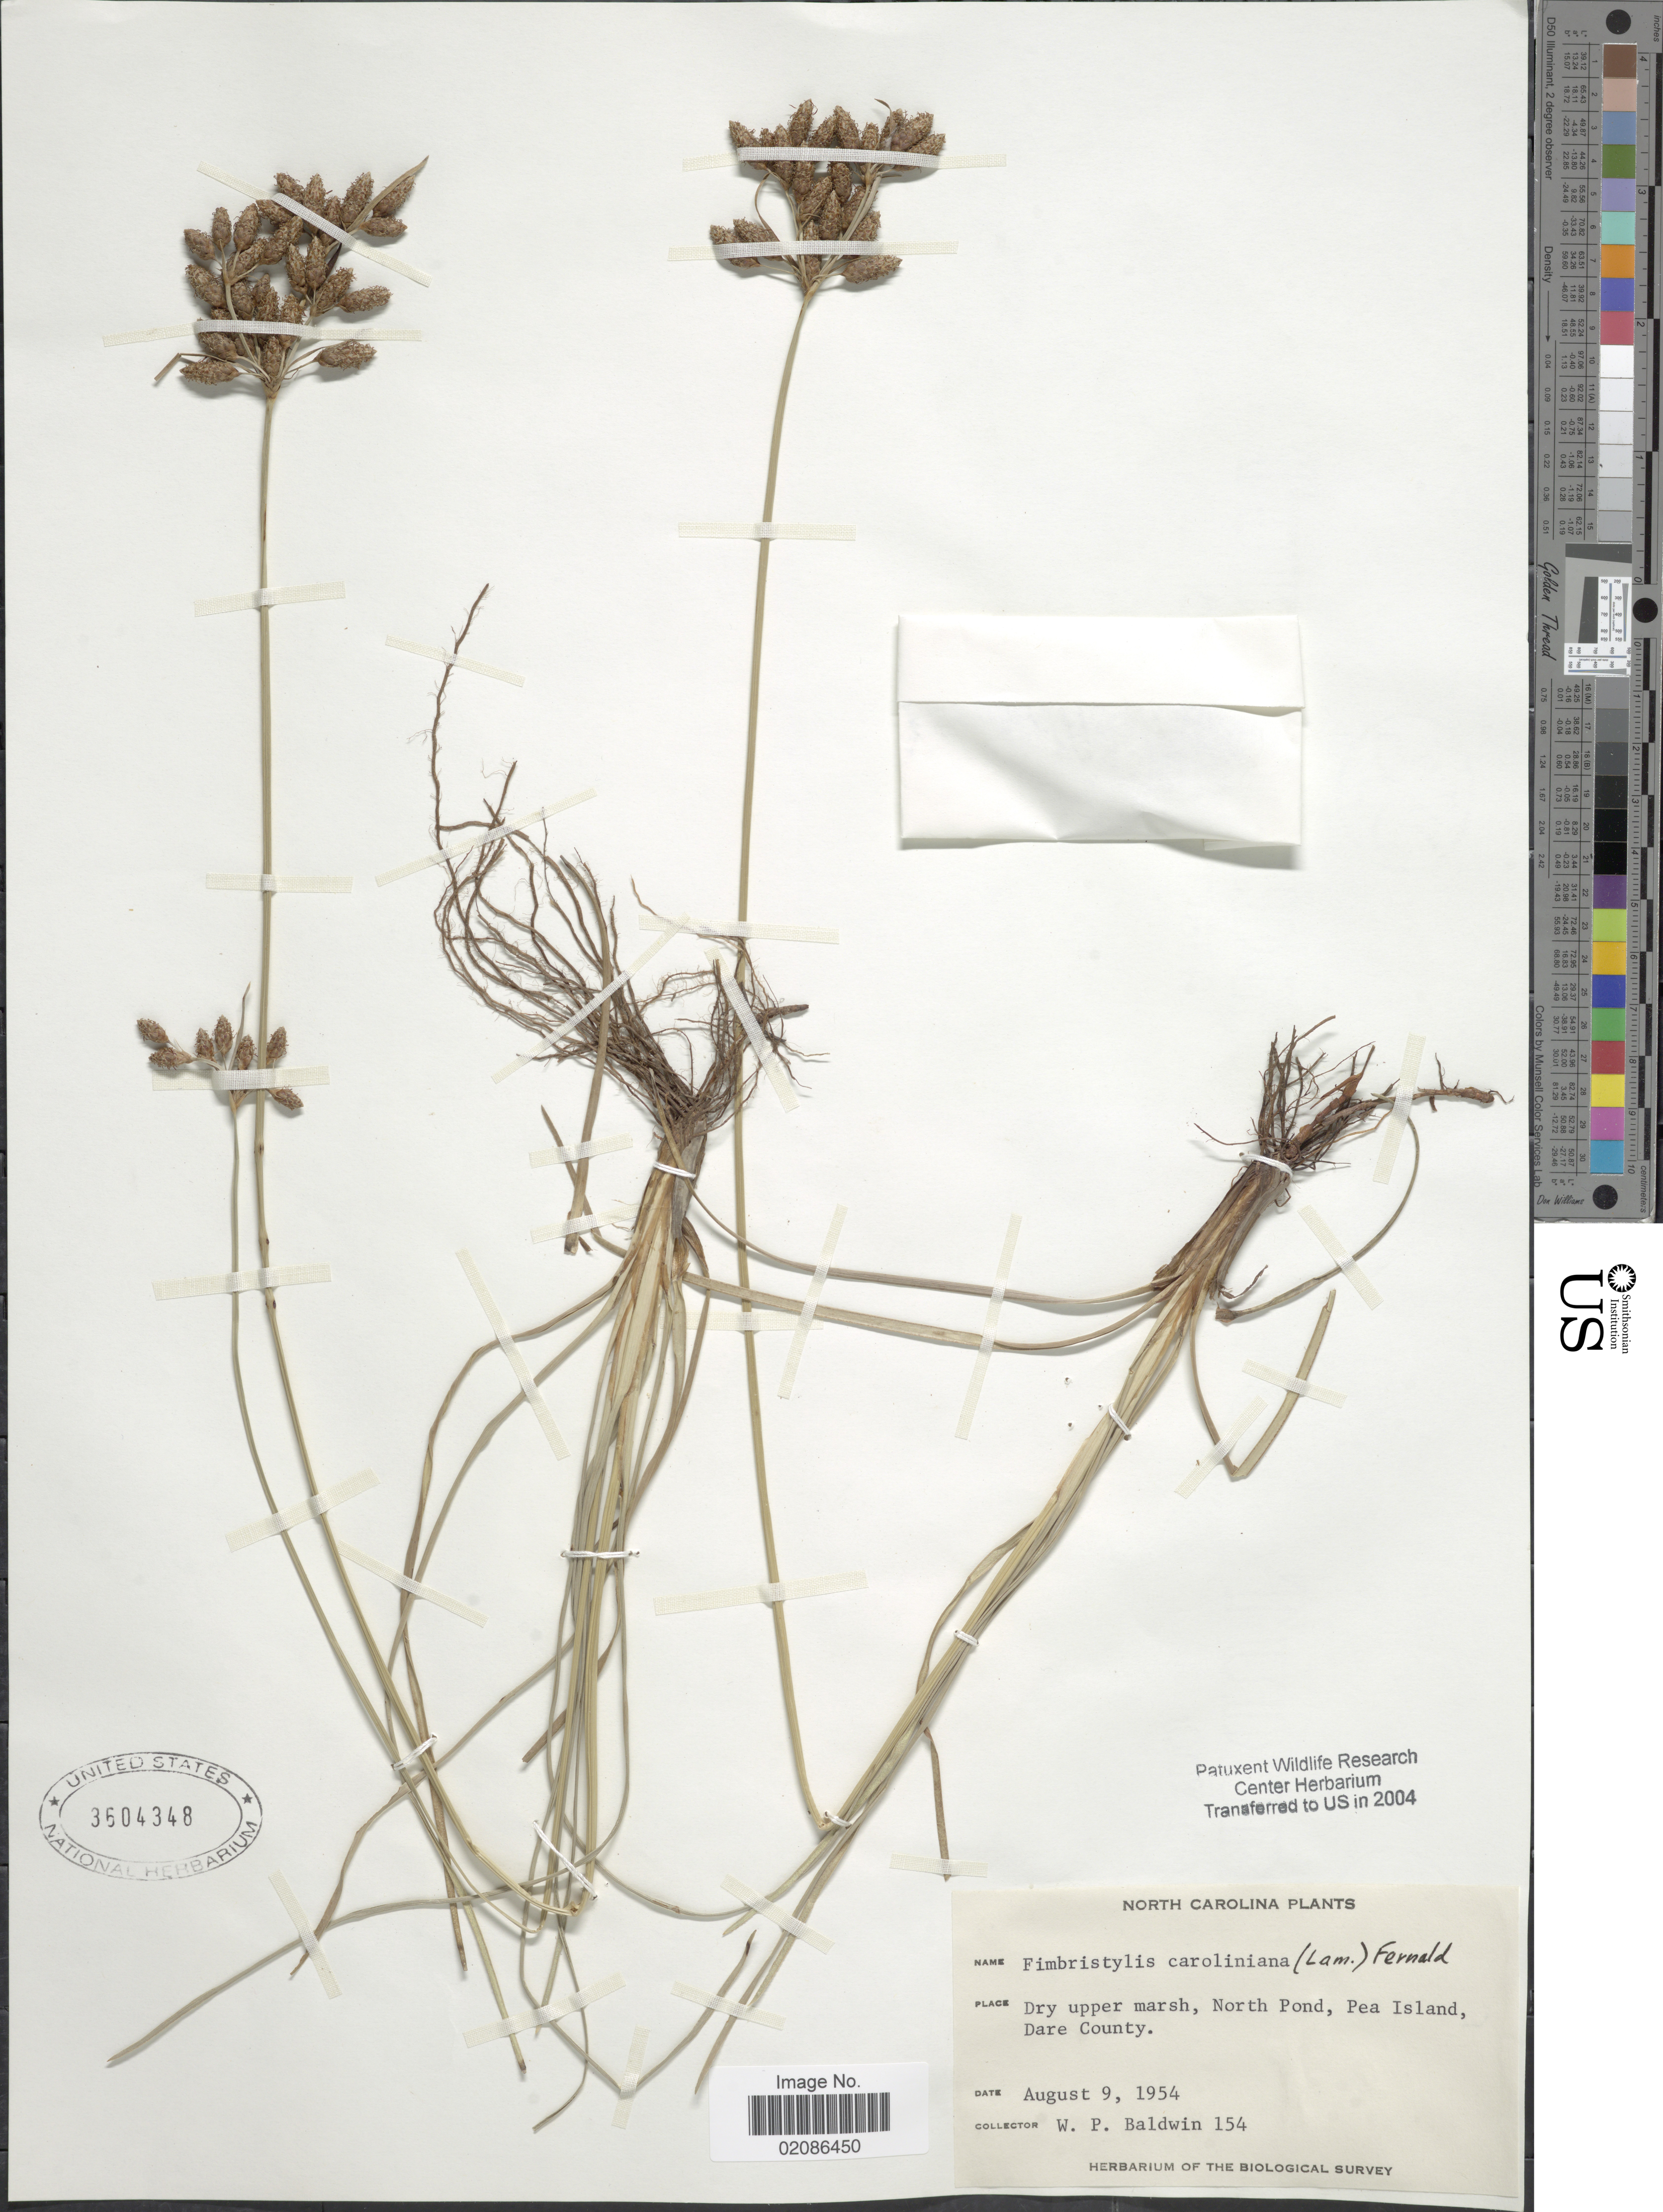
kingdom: Plantae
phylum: Tracheophyta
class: Liliopsida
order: Poales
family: Cyperaceae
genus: Fimbristylis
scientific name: Fimbristylis caroliniana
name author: (Lam.) Fernald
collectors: W. Baldwin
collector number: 154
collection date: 1954-08-09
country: United States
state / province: North Carolina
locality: Dry upper marsh, North Pond, Pea Island, Dare County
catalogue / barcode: US 3604348